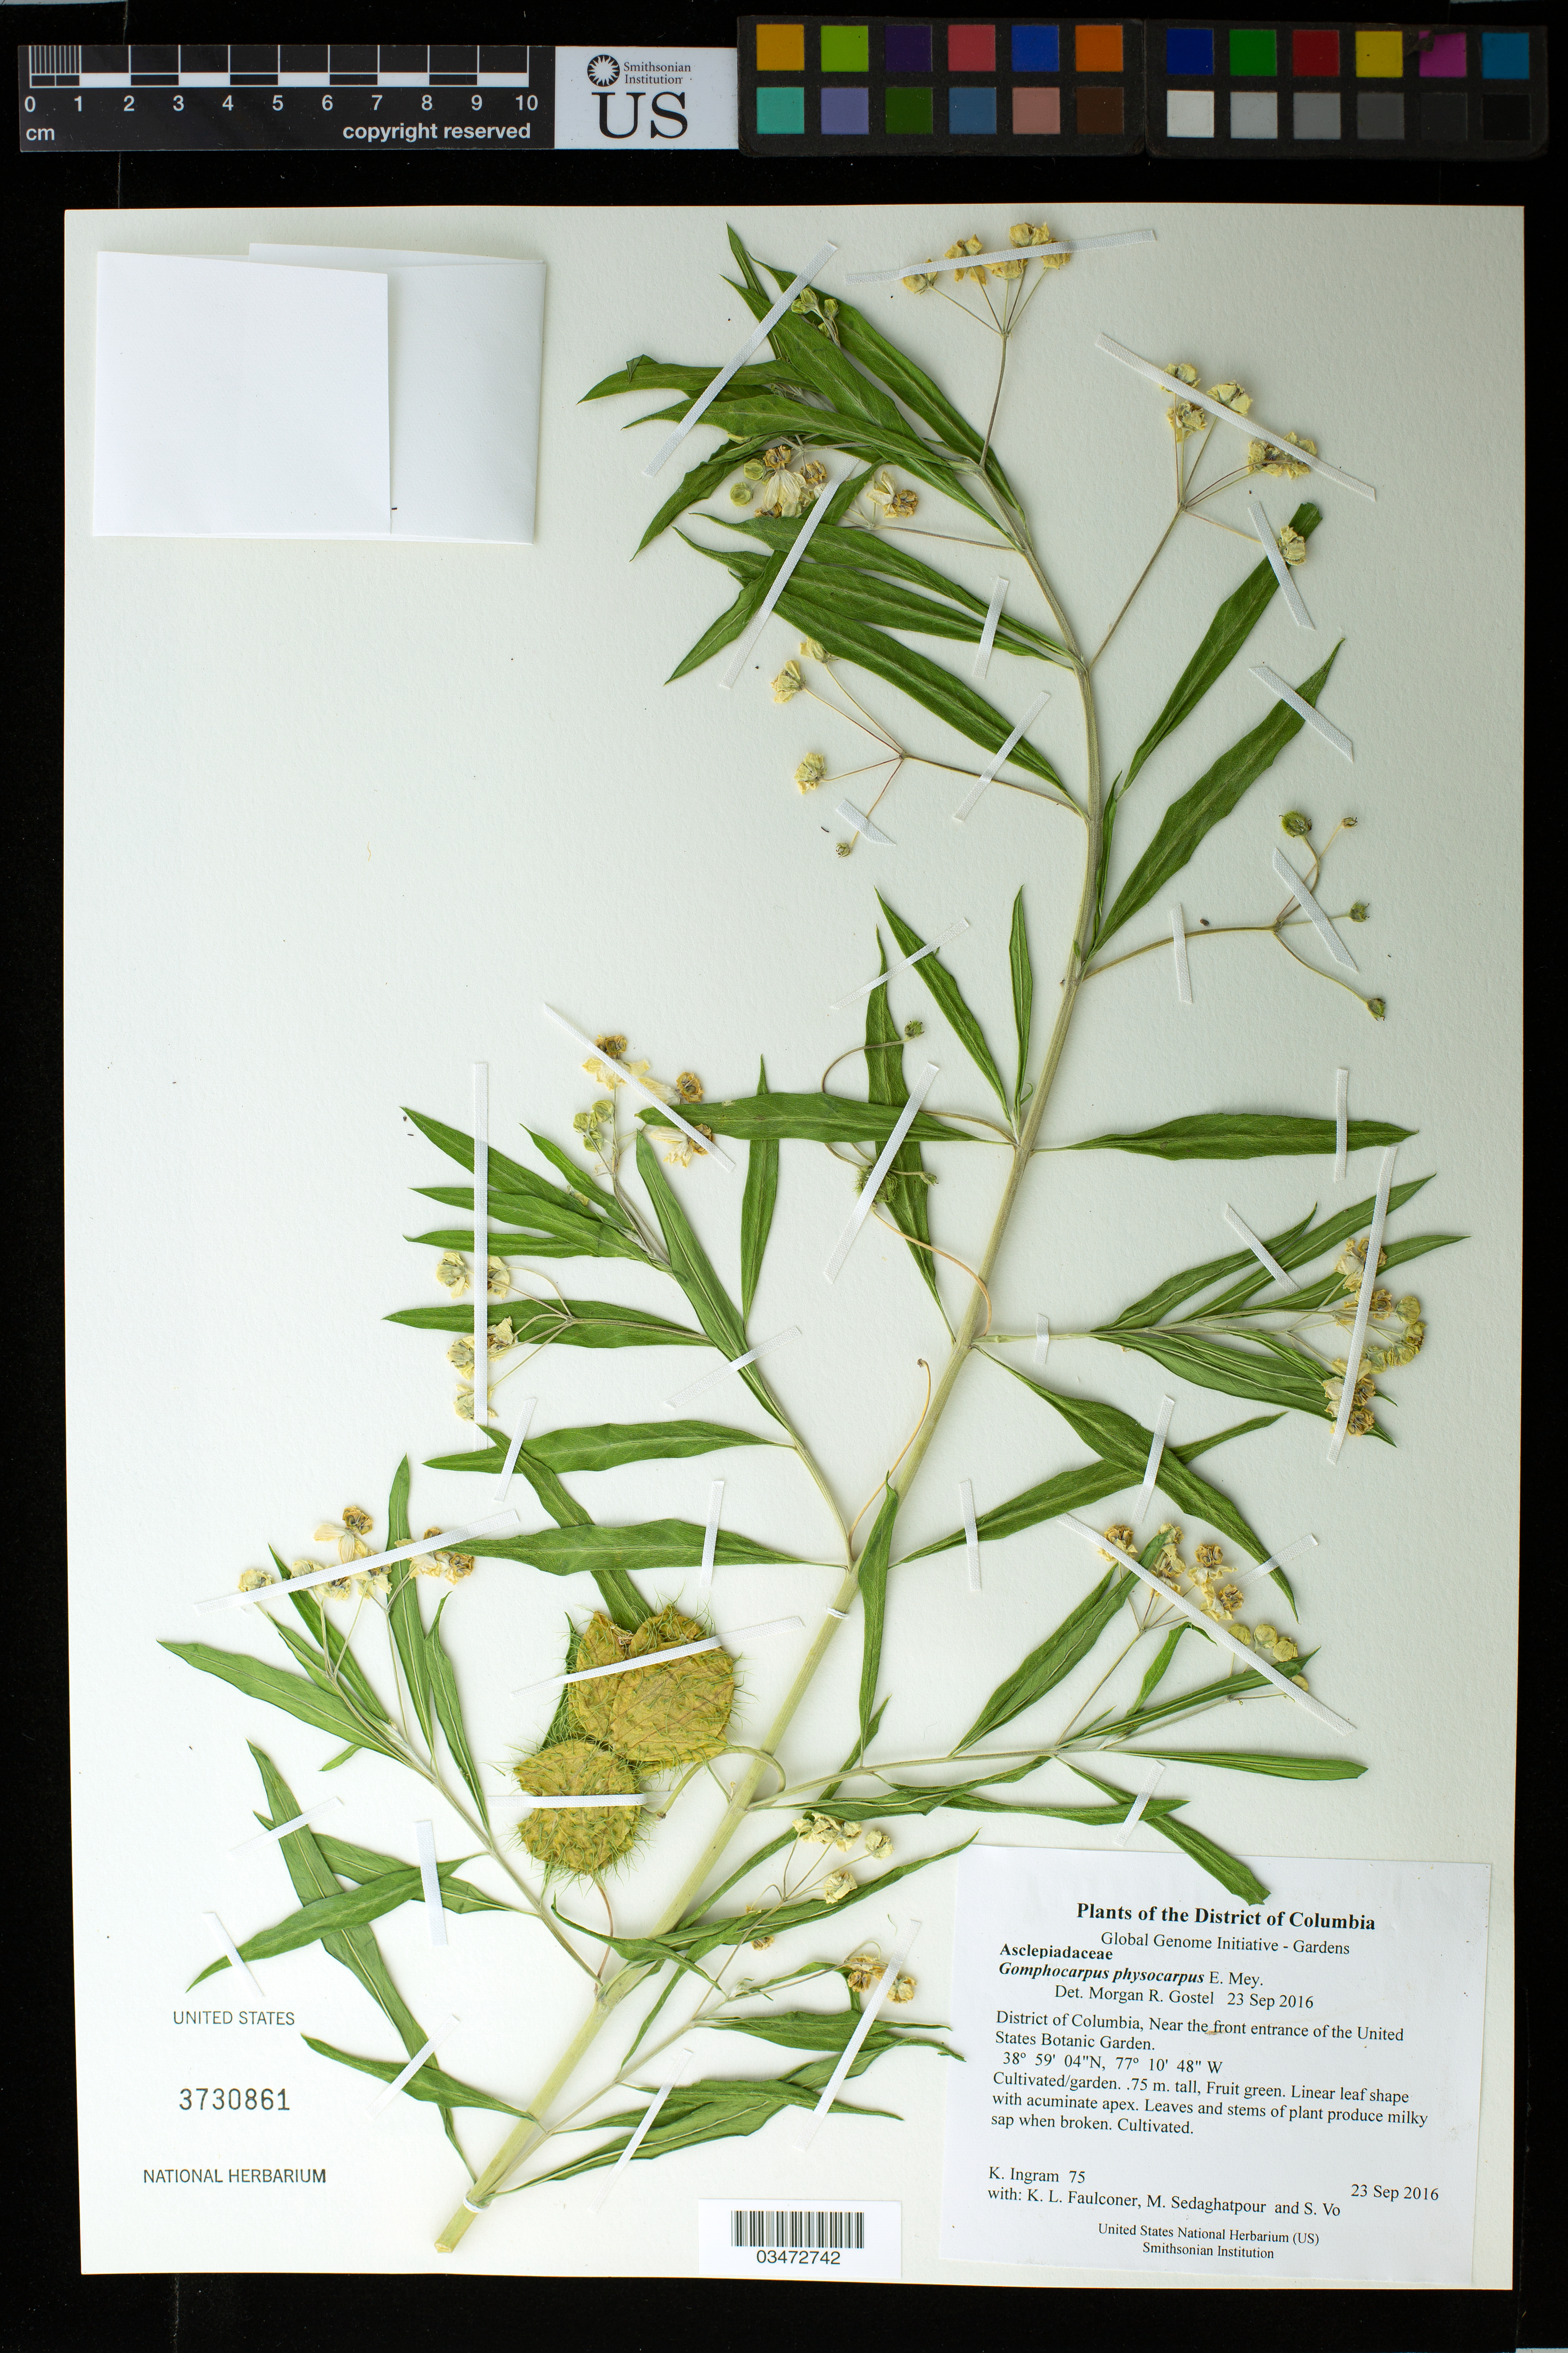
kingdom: Plantae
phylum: Tracheophyta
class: Magnoliopsida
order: Gentianales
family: Apocynaceae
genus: Gomphocarpus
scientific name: Gomphocarpus physocarpus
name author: E. Mey.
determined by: Gostel, M. R.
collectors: K. S. Ingram, K. L. Faulconer, M. Sedaghatpour & S. Vo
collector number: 75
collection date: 2016-09-23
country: United States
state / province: District of Columbia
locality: Near the front entrance of the United States Botanic Garden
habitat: Cultivated/garden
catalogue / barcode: US 3730861